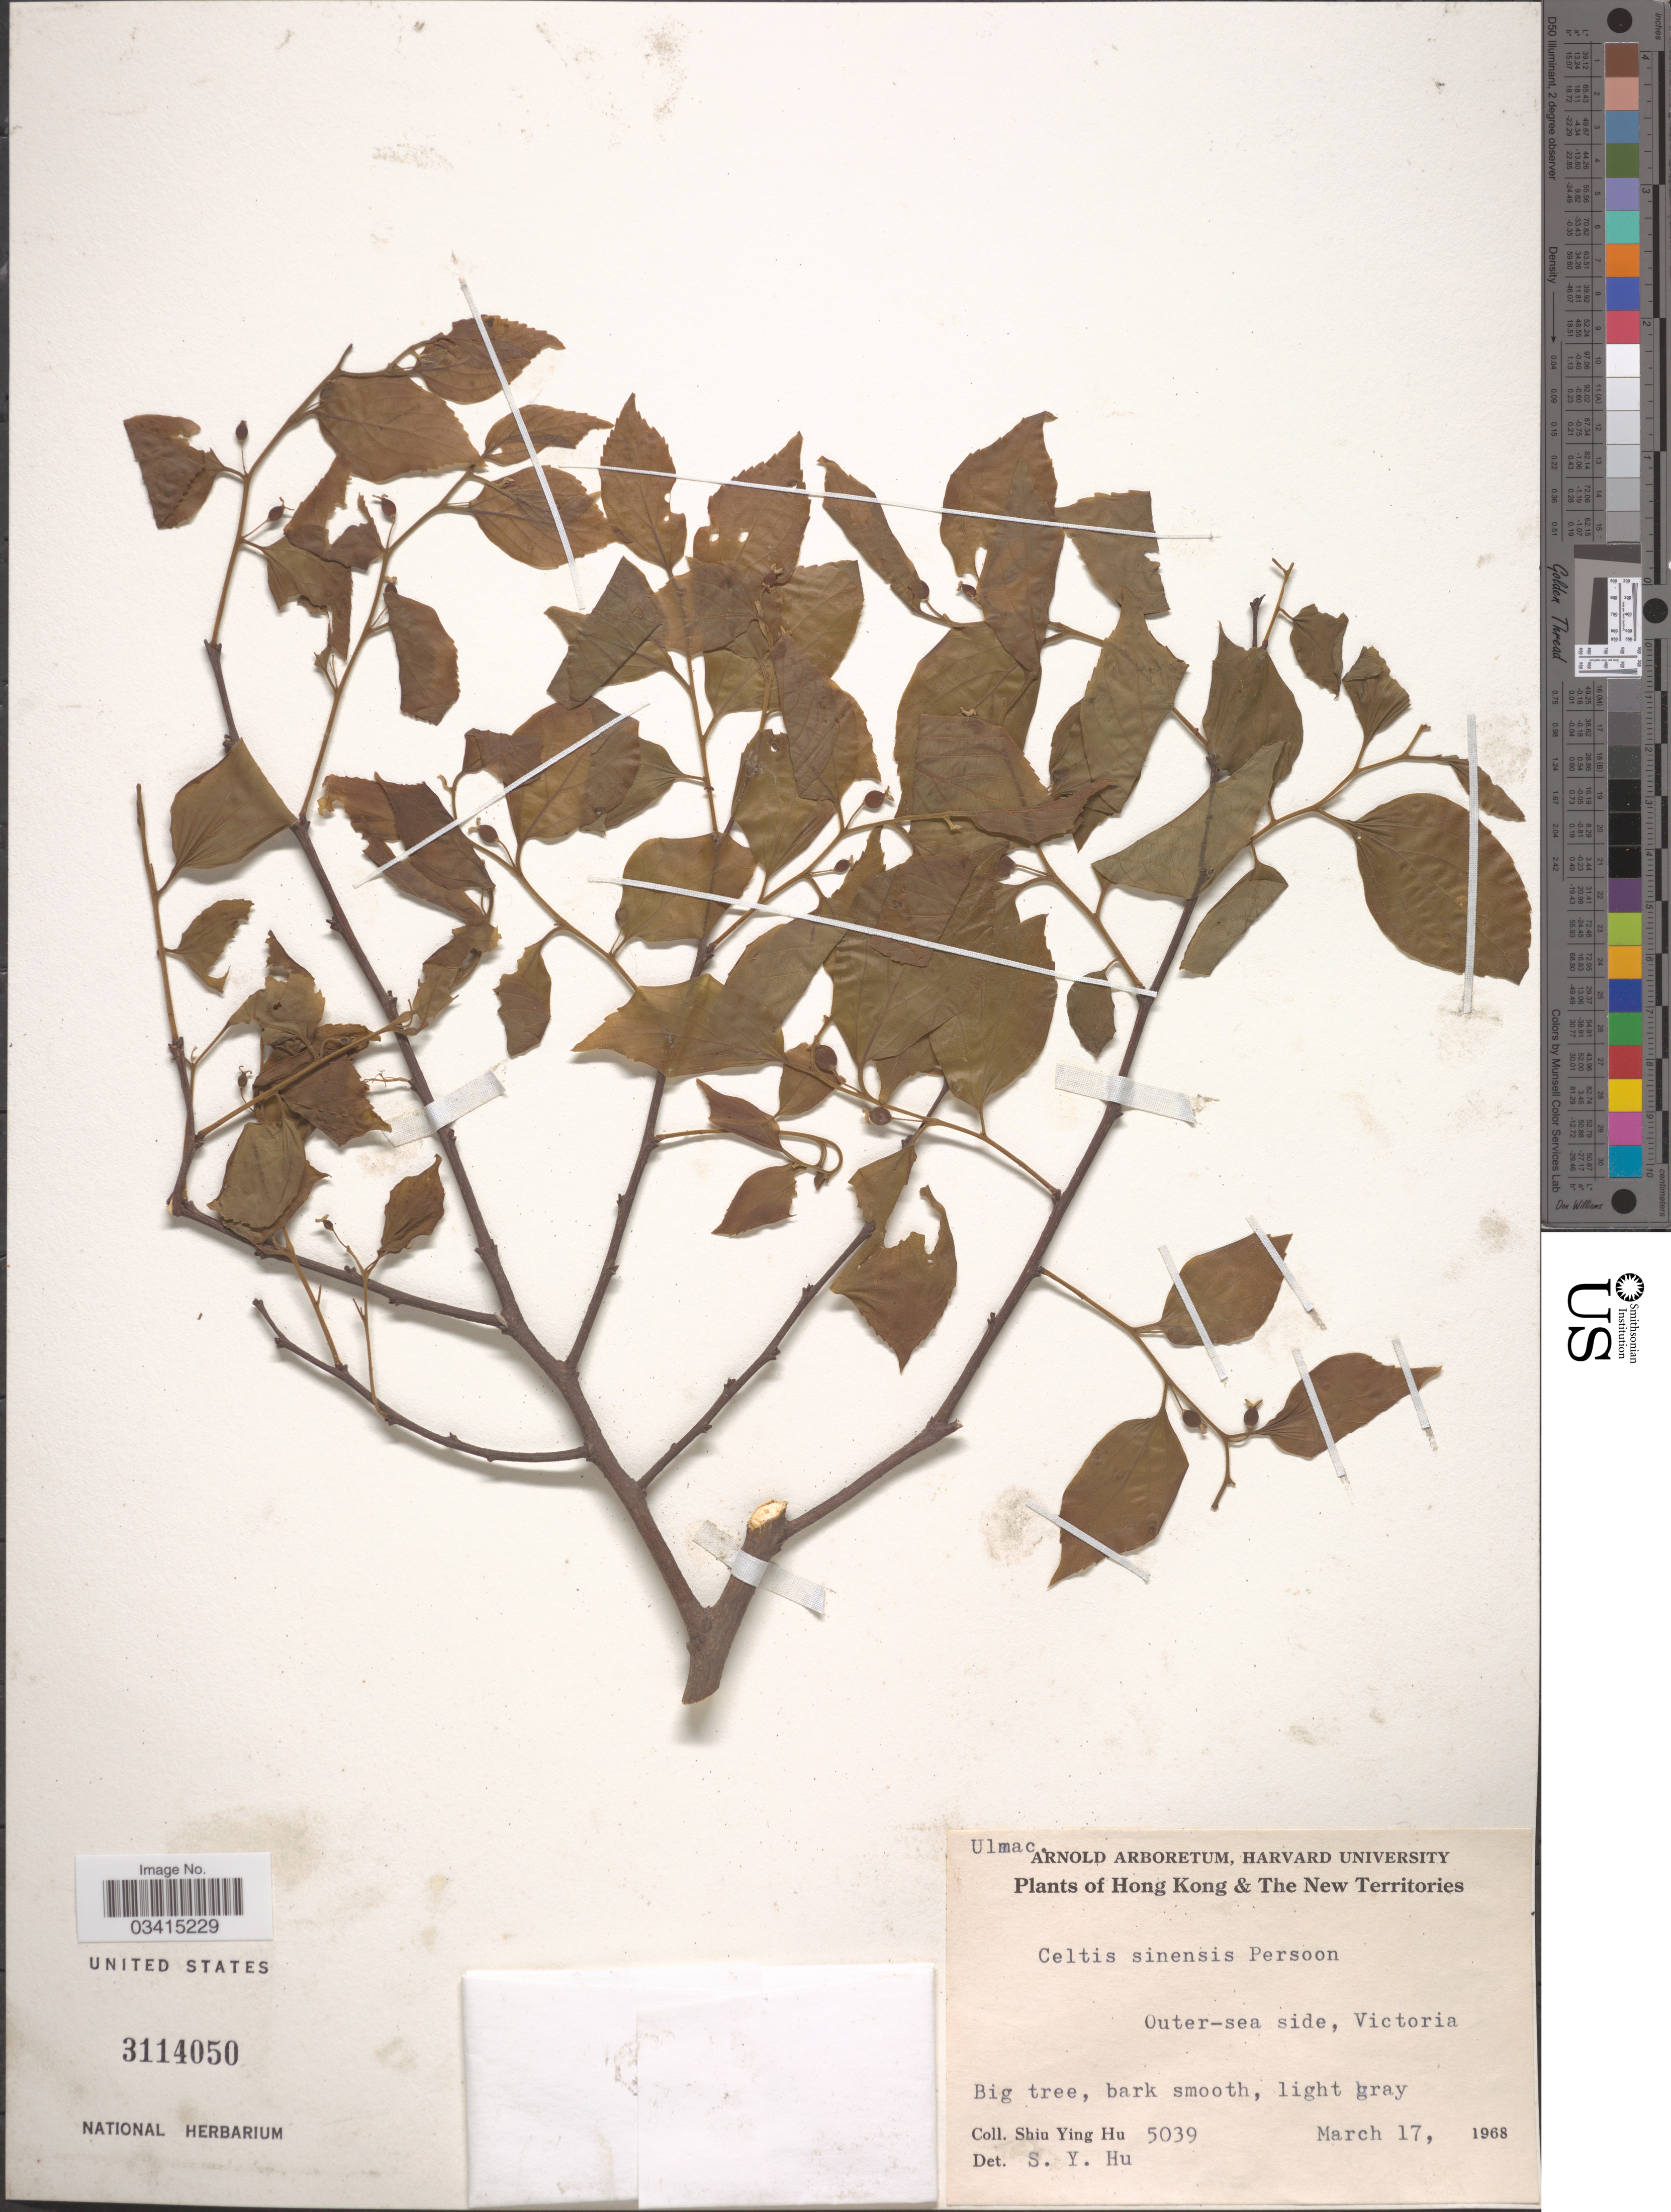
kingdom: Plantae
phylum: Tracheophyta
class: Magnoliopsida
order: Rosales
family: Cannabaceae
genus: Celtis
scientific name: Celtis sinensis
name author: Pers.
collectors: S. Y. Hu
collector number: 5039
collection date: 1968-03-17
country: China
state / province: Hong Kong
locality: Hong Kong & The New Territories. Outer-sea side, Victoria.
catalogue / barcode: US 3114050